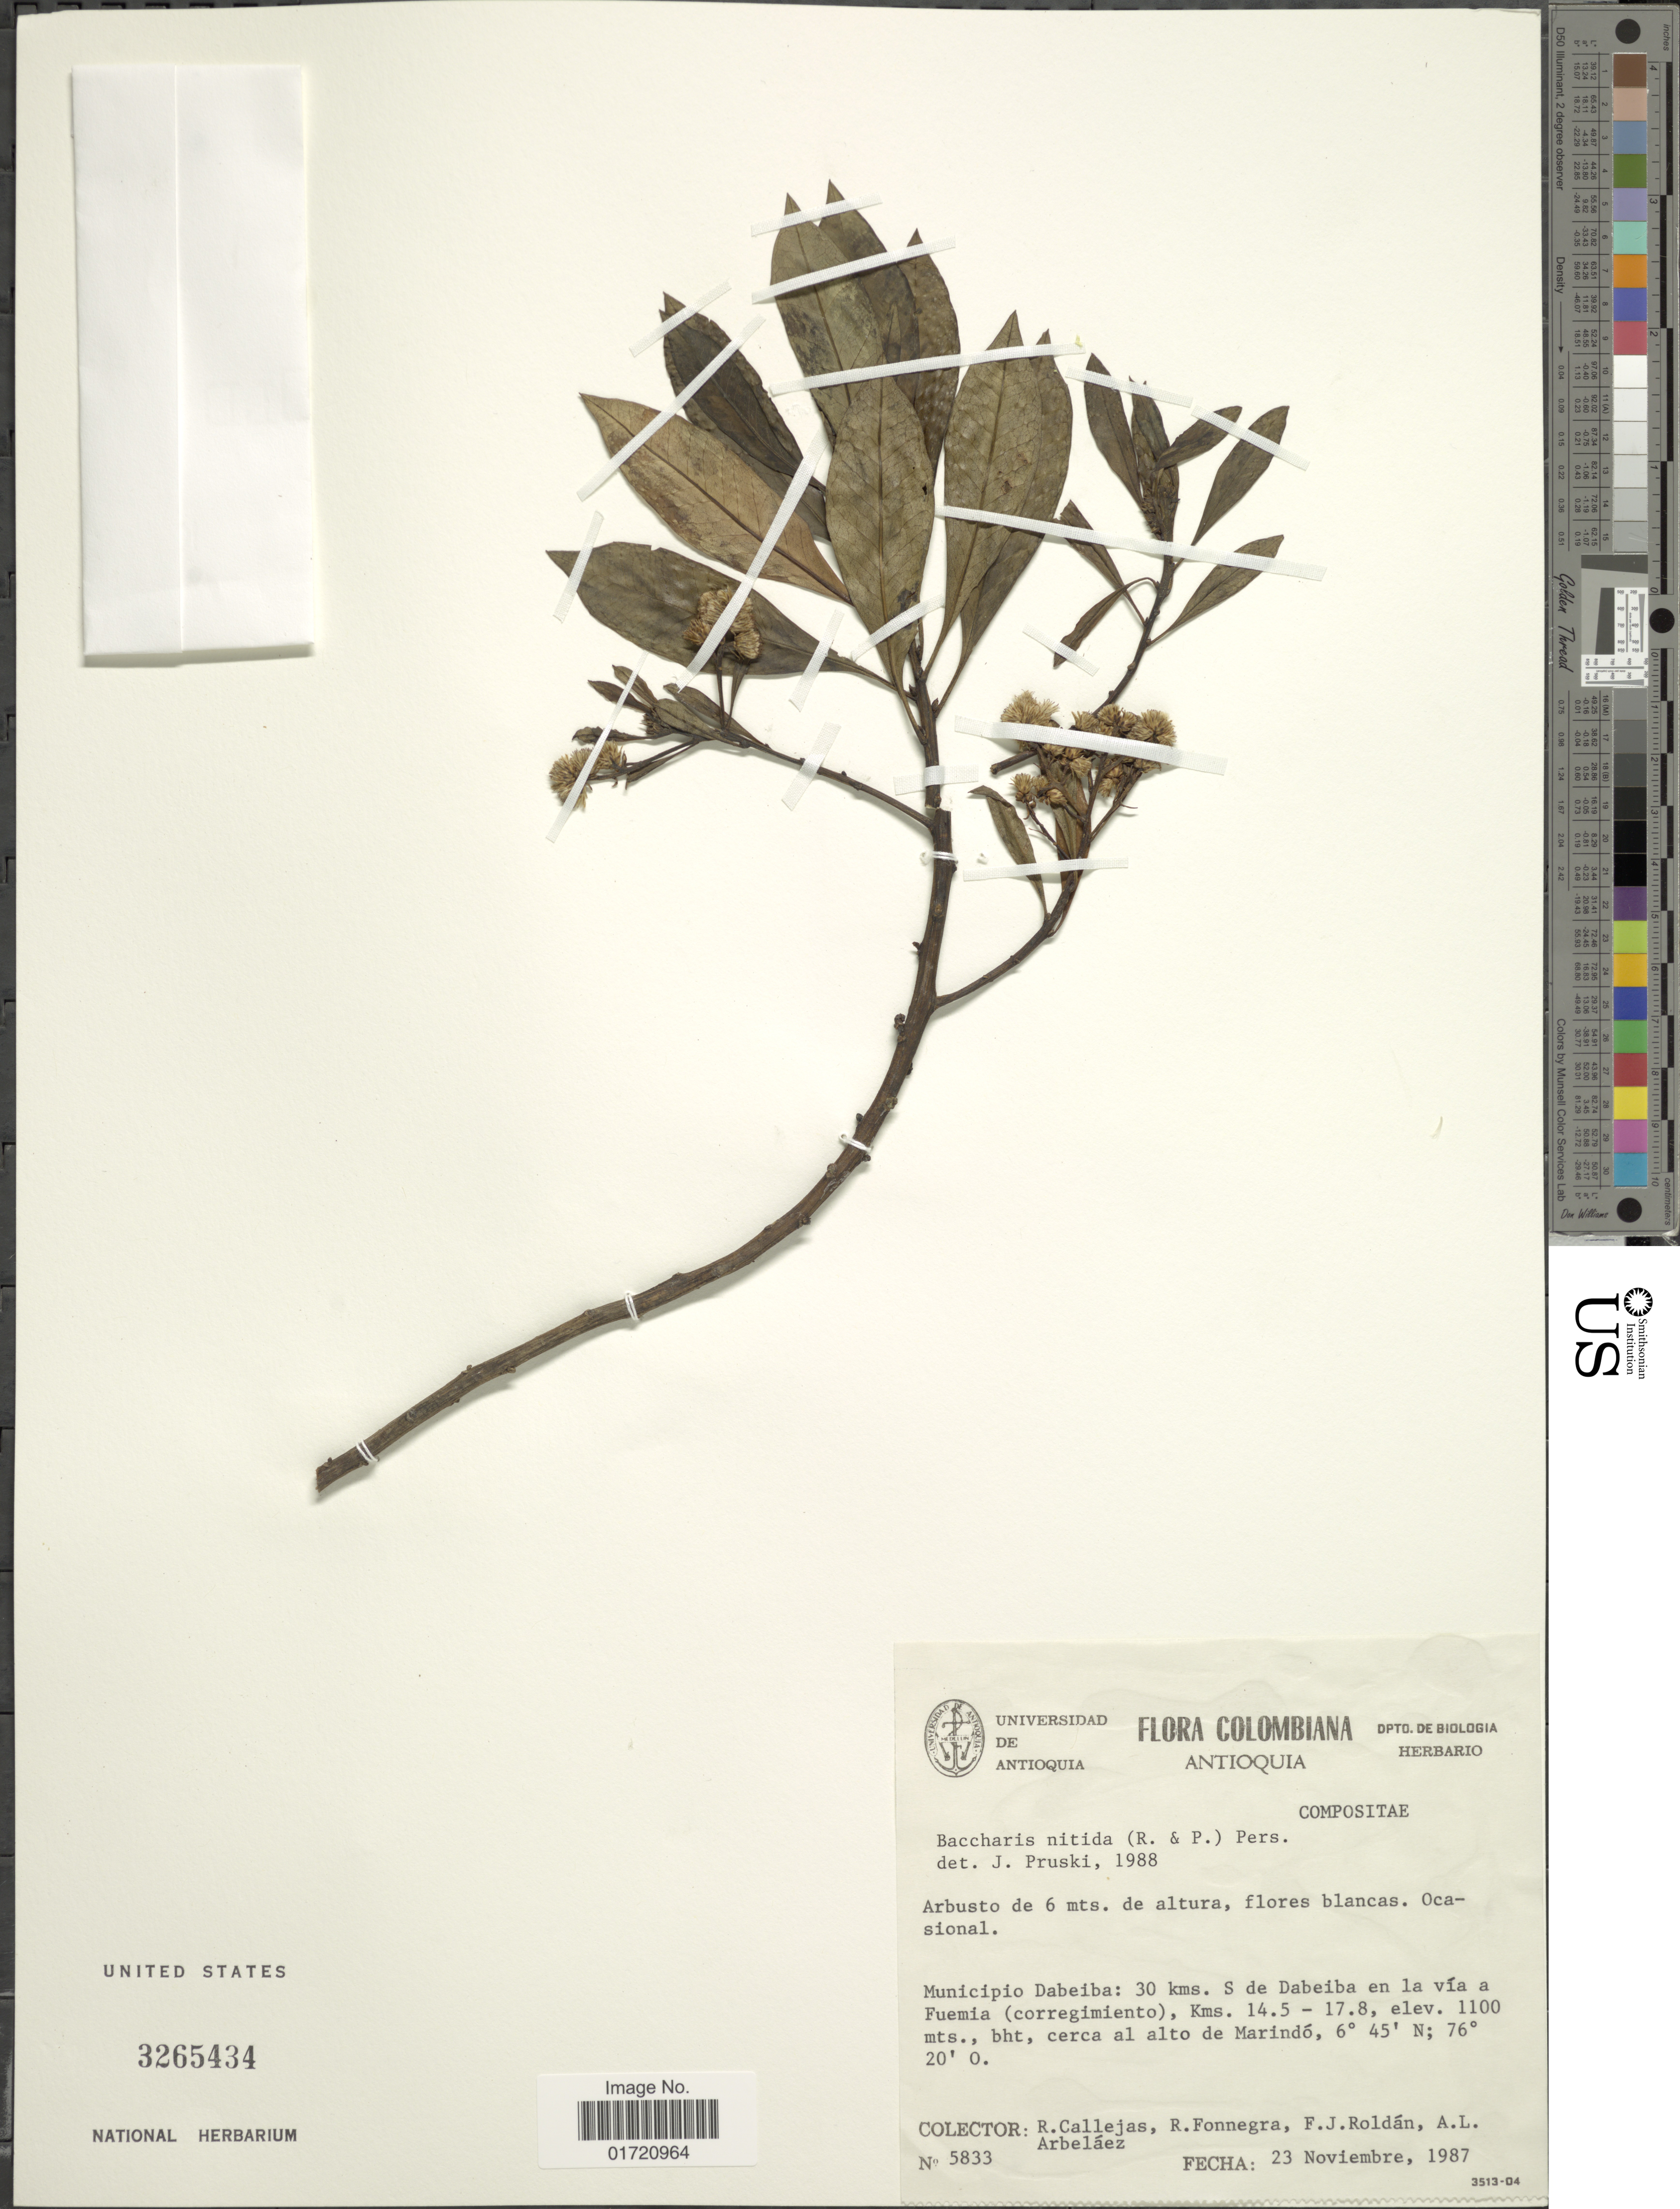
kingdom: Plantae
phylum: Tracheophyta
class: Magnoliopsida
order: Asterales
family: Asteraceae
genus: Baccharis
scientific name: Baccharis nitida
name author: (Ruiz & Pav.) Pers.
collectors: R. Callejas, R. Fonnegra, F. J. Roldán & A. Arbeláez Alvarez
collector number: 5833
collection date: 1987-11-23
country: Colombia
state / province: Antioquia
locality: Municipio Dabeida, 30 kms S de Dabeida en la via a Fuemia (corregimiento), kms 14.5-17.8, bht, cerca al alto de Marindo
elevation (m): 1100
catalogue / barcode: US 3265434